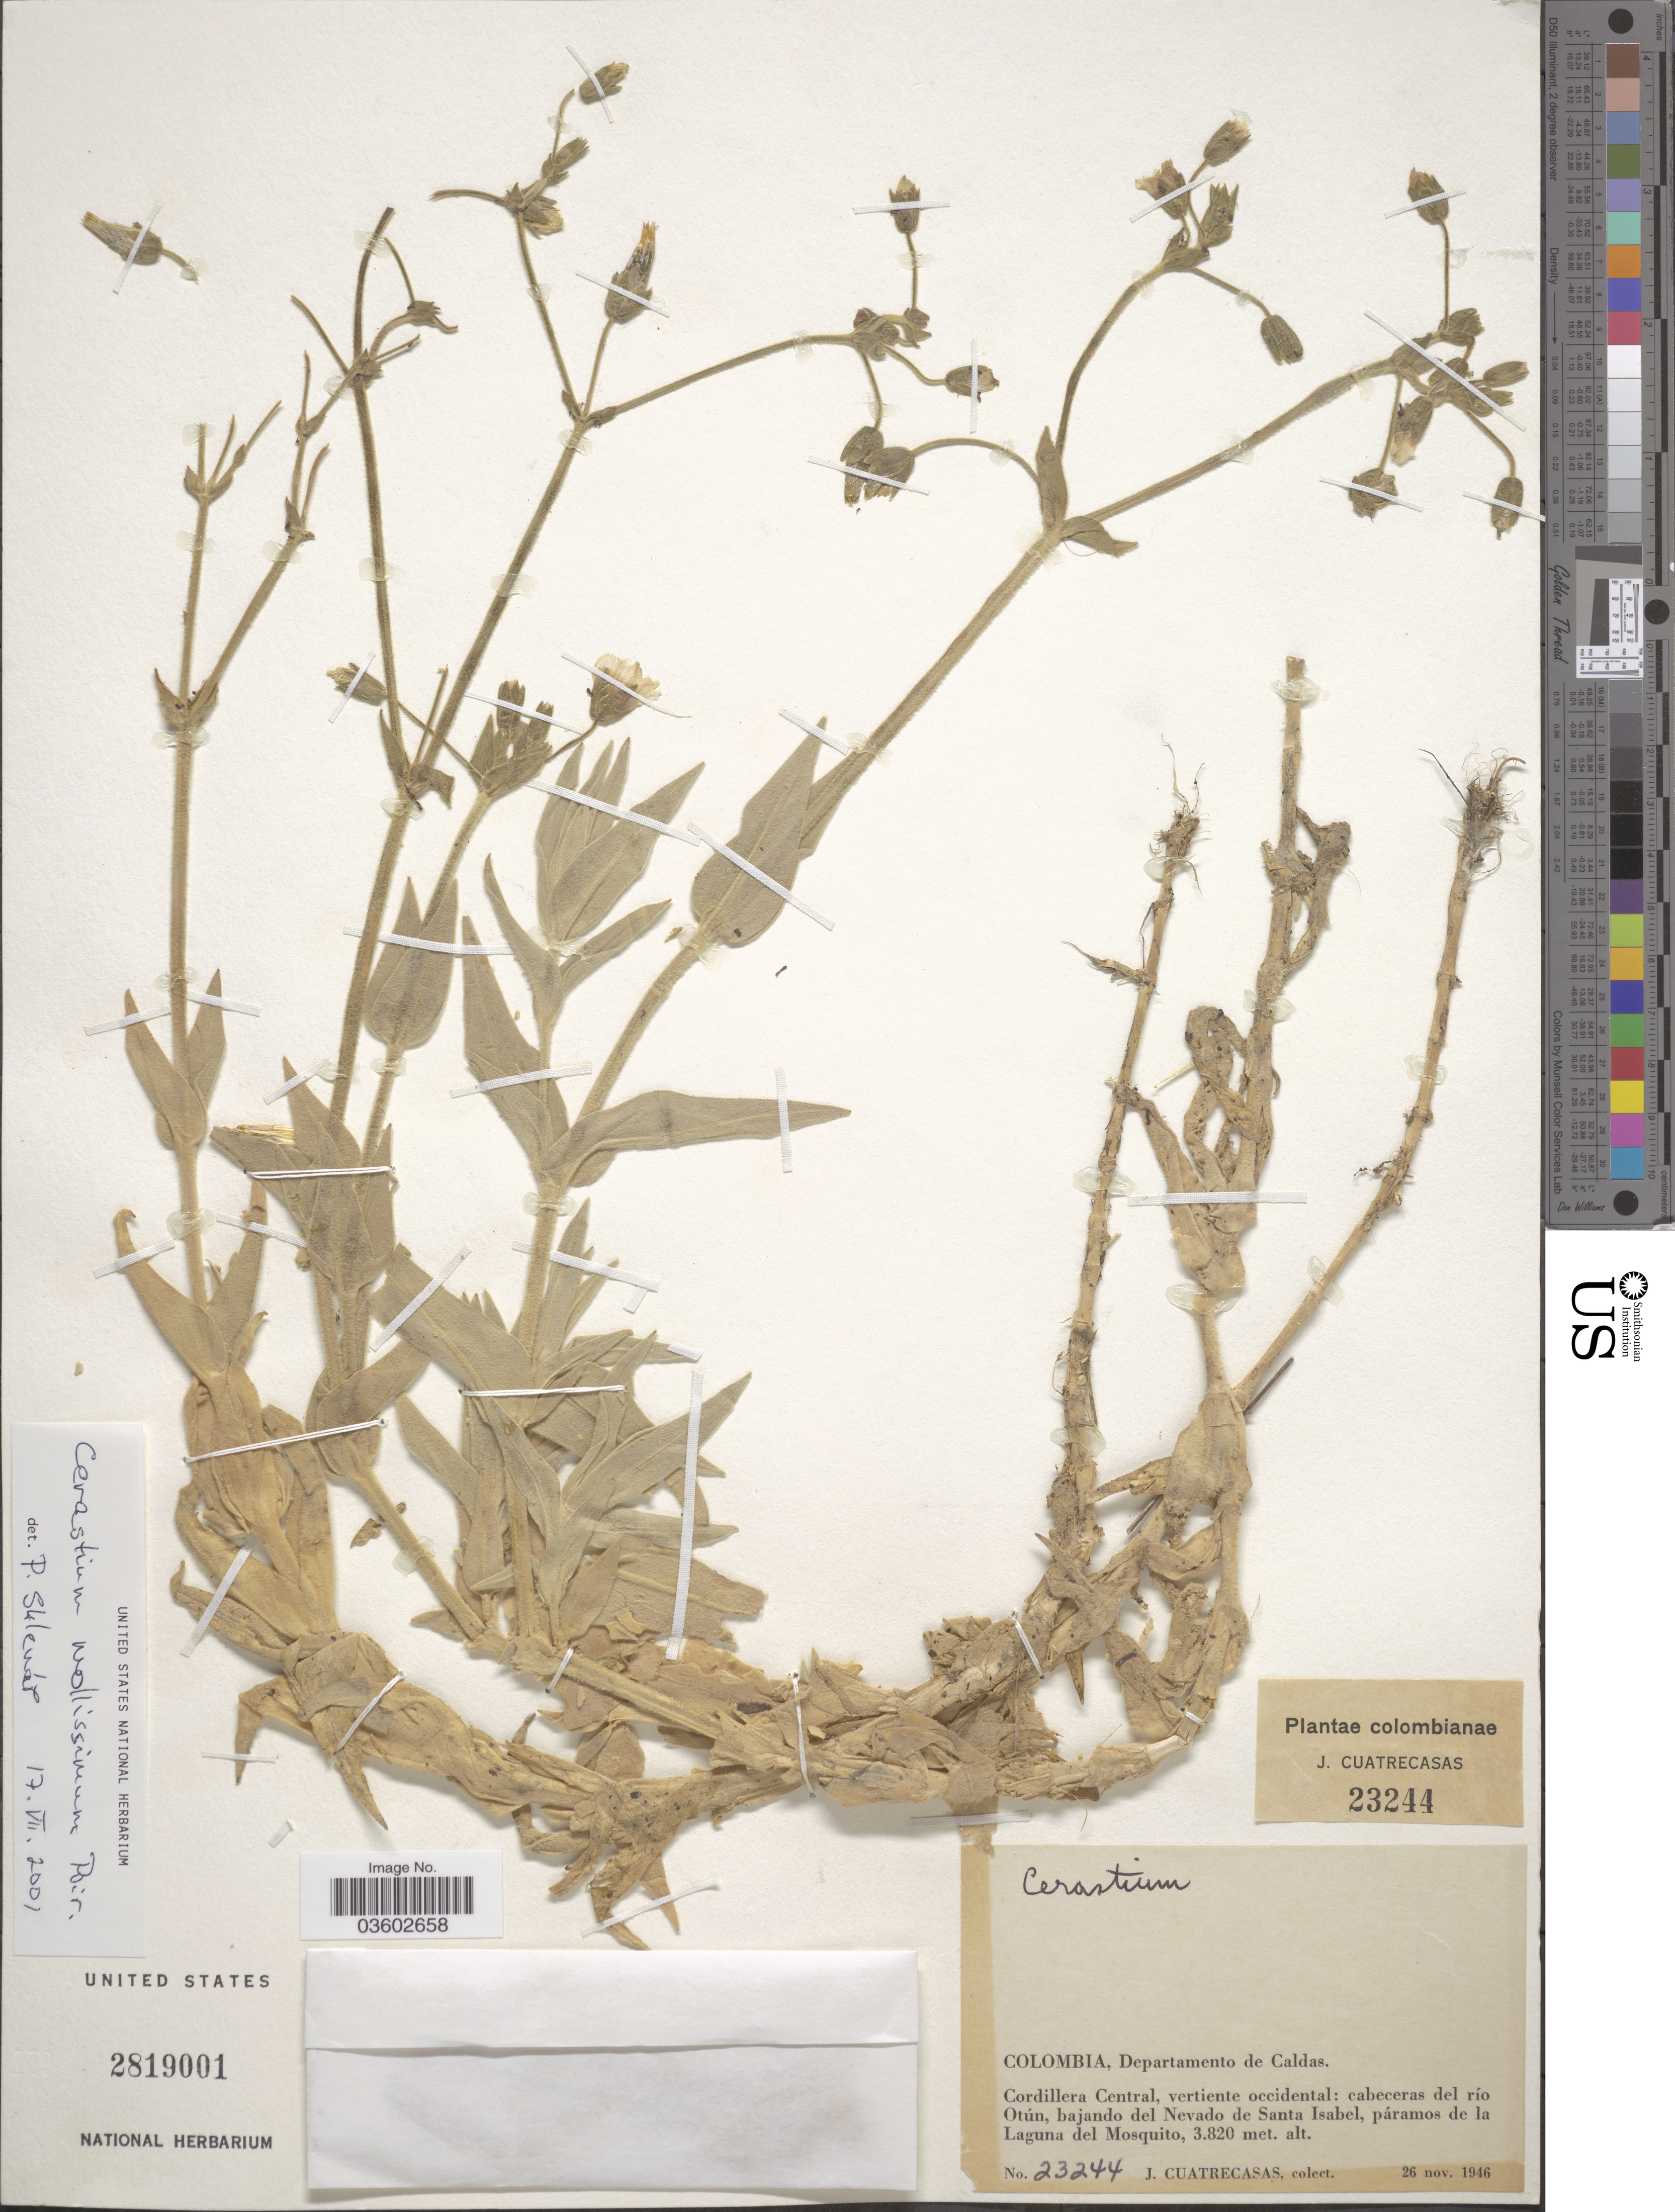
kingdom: Plantae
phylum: Tracheophyta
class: Magnoliopsida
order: Caryophyllales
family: Caryophyllaceae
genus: Cerastium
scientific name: Cerastium mollissimum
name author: Poir.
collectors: J. Cuatrecasas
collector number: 23244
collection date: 1946-11-26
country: Colombia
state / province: Caldas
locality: Departamento de Caldas. Cordillera Central, vertiente occidental: cabeceras del río Otún, bajando del Nevado de Santa Isabel, páramos de la Laguna del Mosquito.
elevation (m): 3820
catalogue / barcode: US 2819001